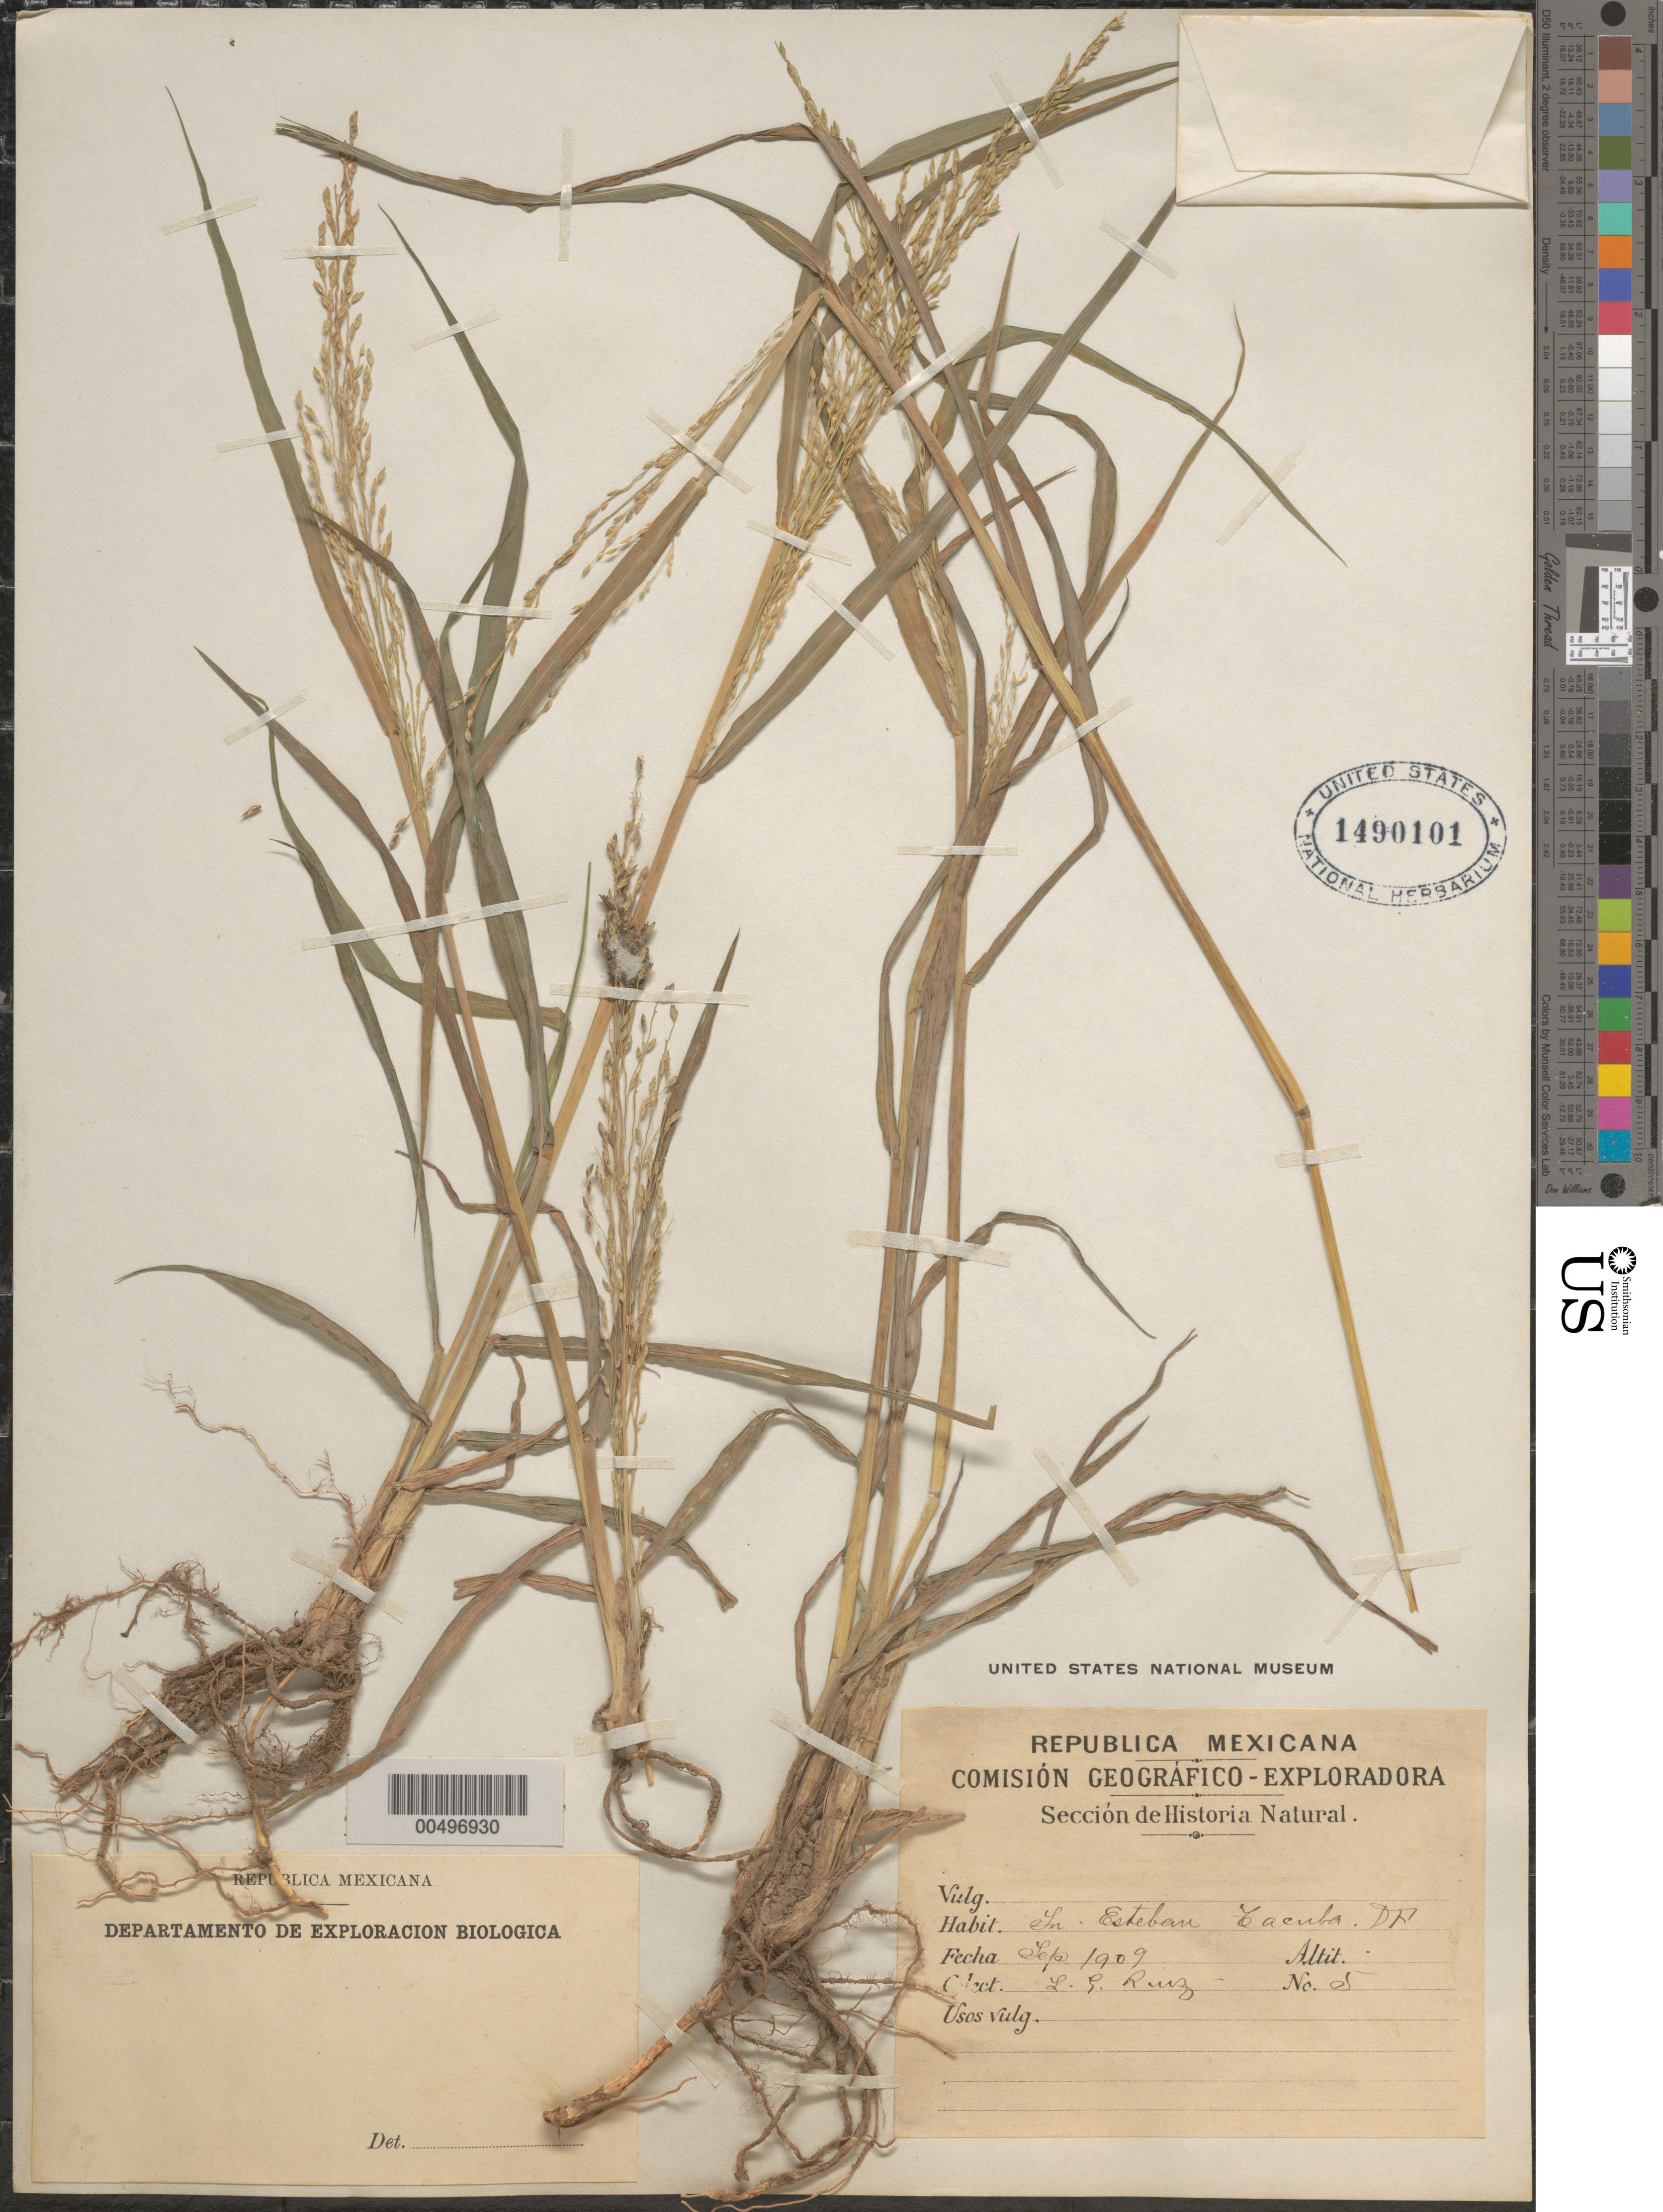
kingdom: Plantae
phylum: Tracheophyta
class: Liliopsida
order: Poales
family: Poaceae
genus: Panicum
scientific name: Panicum sp.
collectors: L. G. Ruiz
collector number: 5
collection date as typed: Sep 1909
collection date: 1909-09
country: Mexico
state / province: Distrito Federal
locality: Sn. Esteban - Zacuba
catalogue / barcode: US 1490101